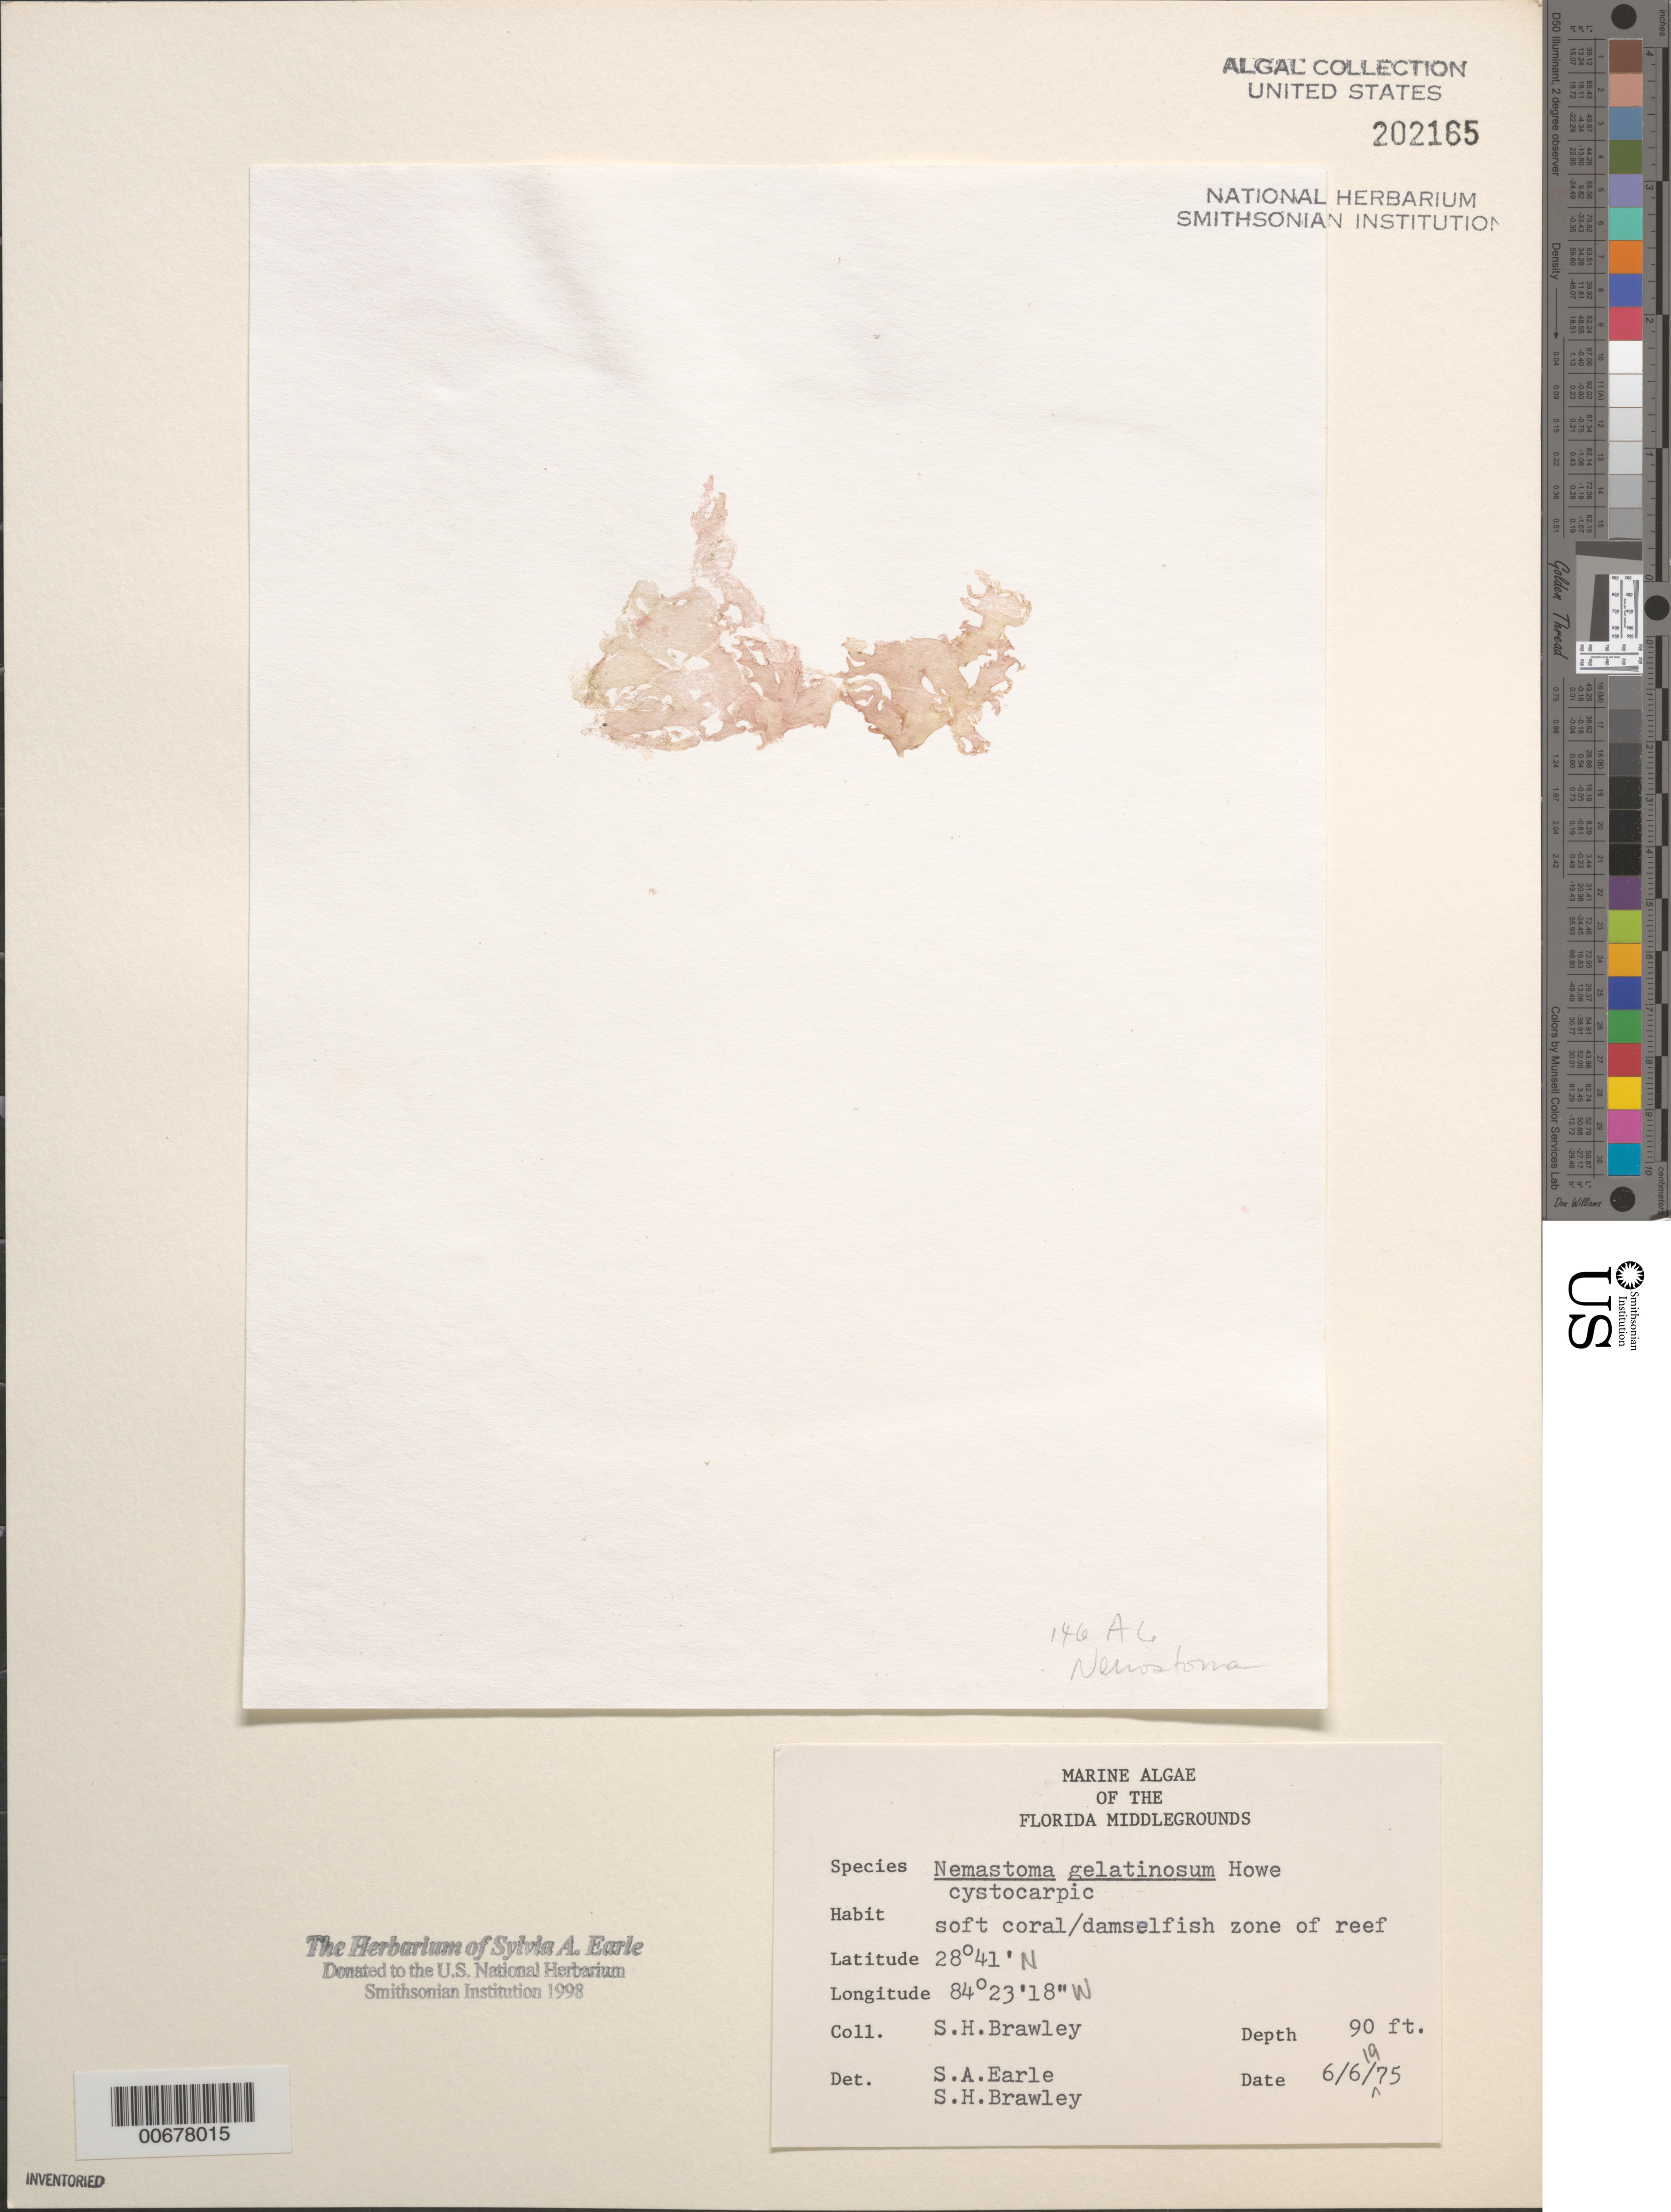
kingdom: Plantae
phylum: Rhodophyta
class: Florideophyceae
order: Nemastomatales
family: Nemastomataceae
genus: Platoma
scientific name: Platoma gelatinosum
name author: (Howe) Schneider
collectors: S. Brawley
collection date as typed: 06 Jun 1975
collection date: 1975-06-06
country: United States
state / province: Florida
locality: Florida Middle Grounds, Gulf of Mexico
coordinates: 28 41' N, 84 23'18"W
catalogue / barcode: US 202165